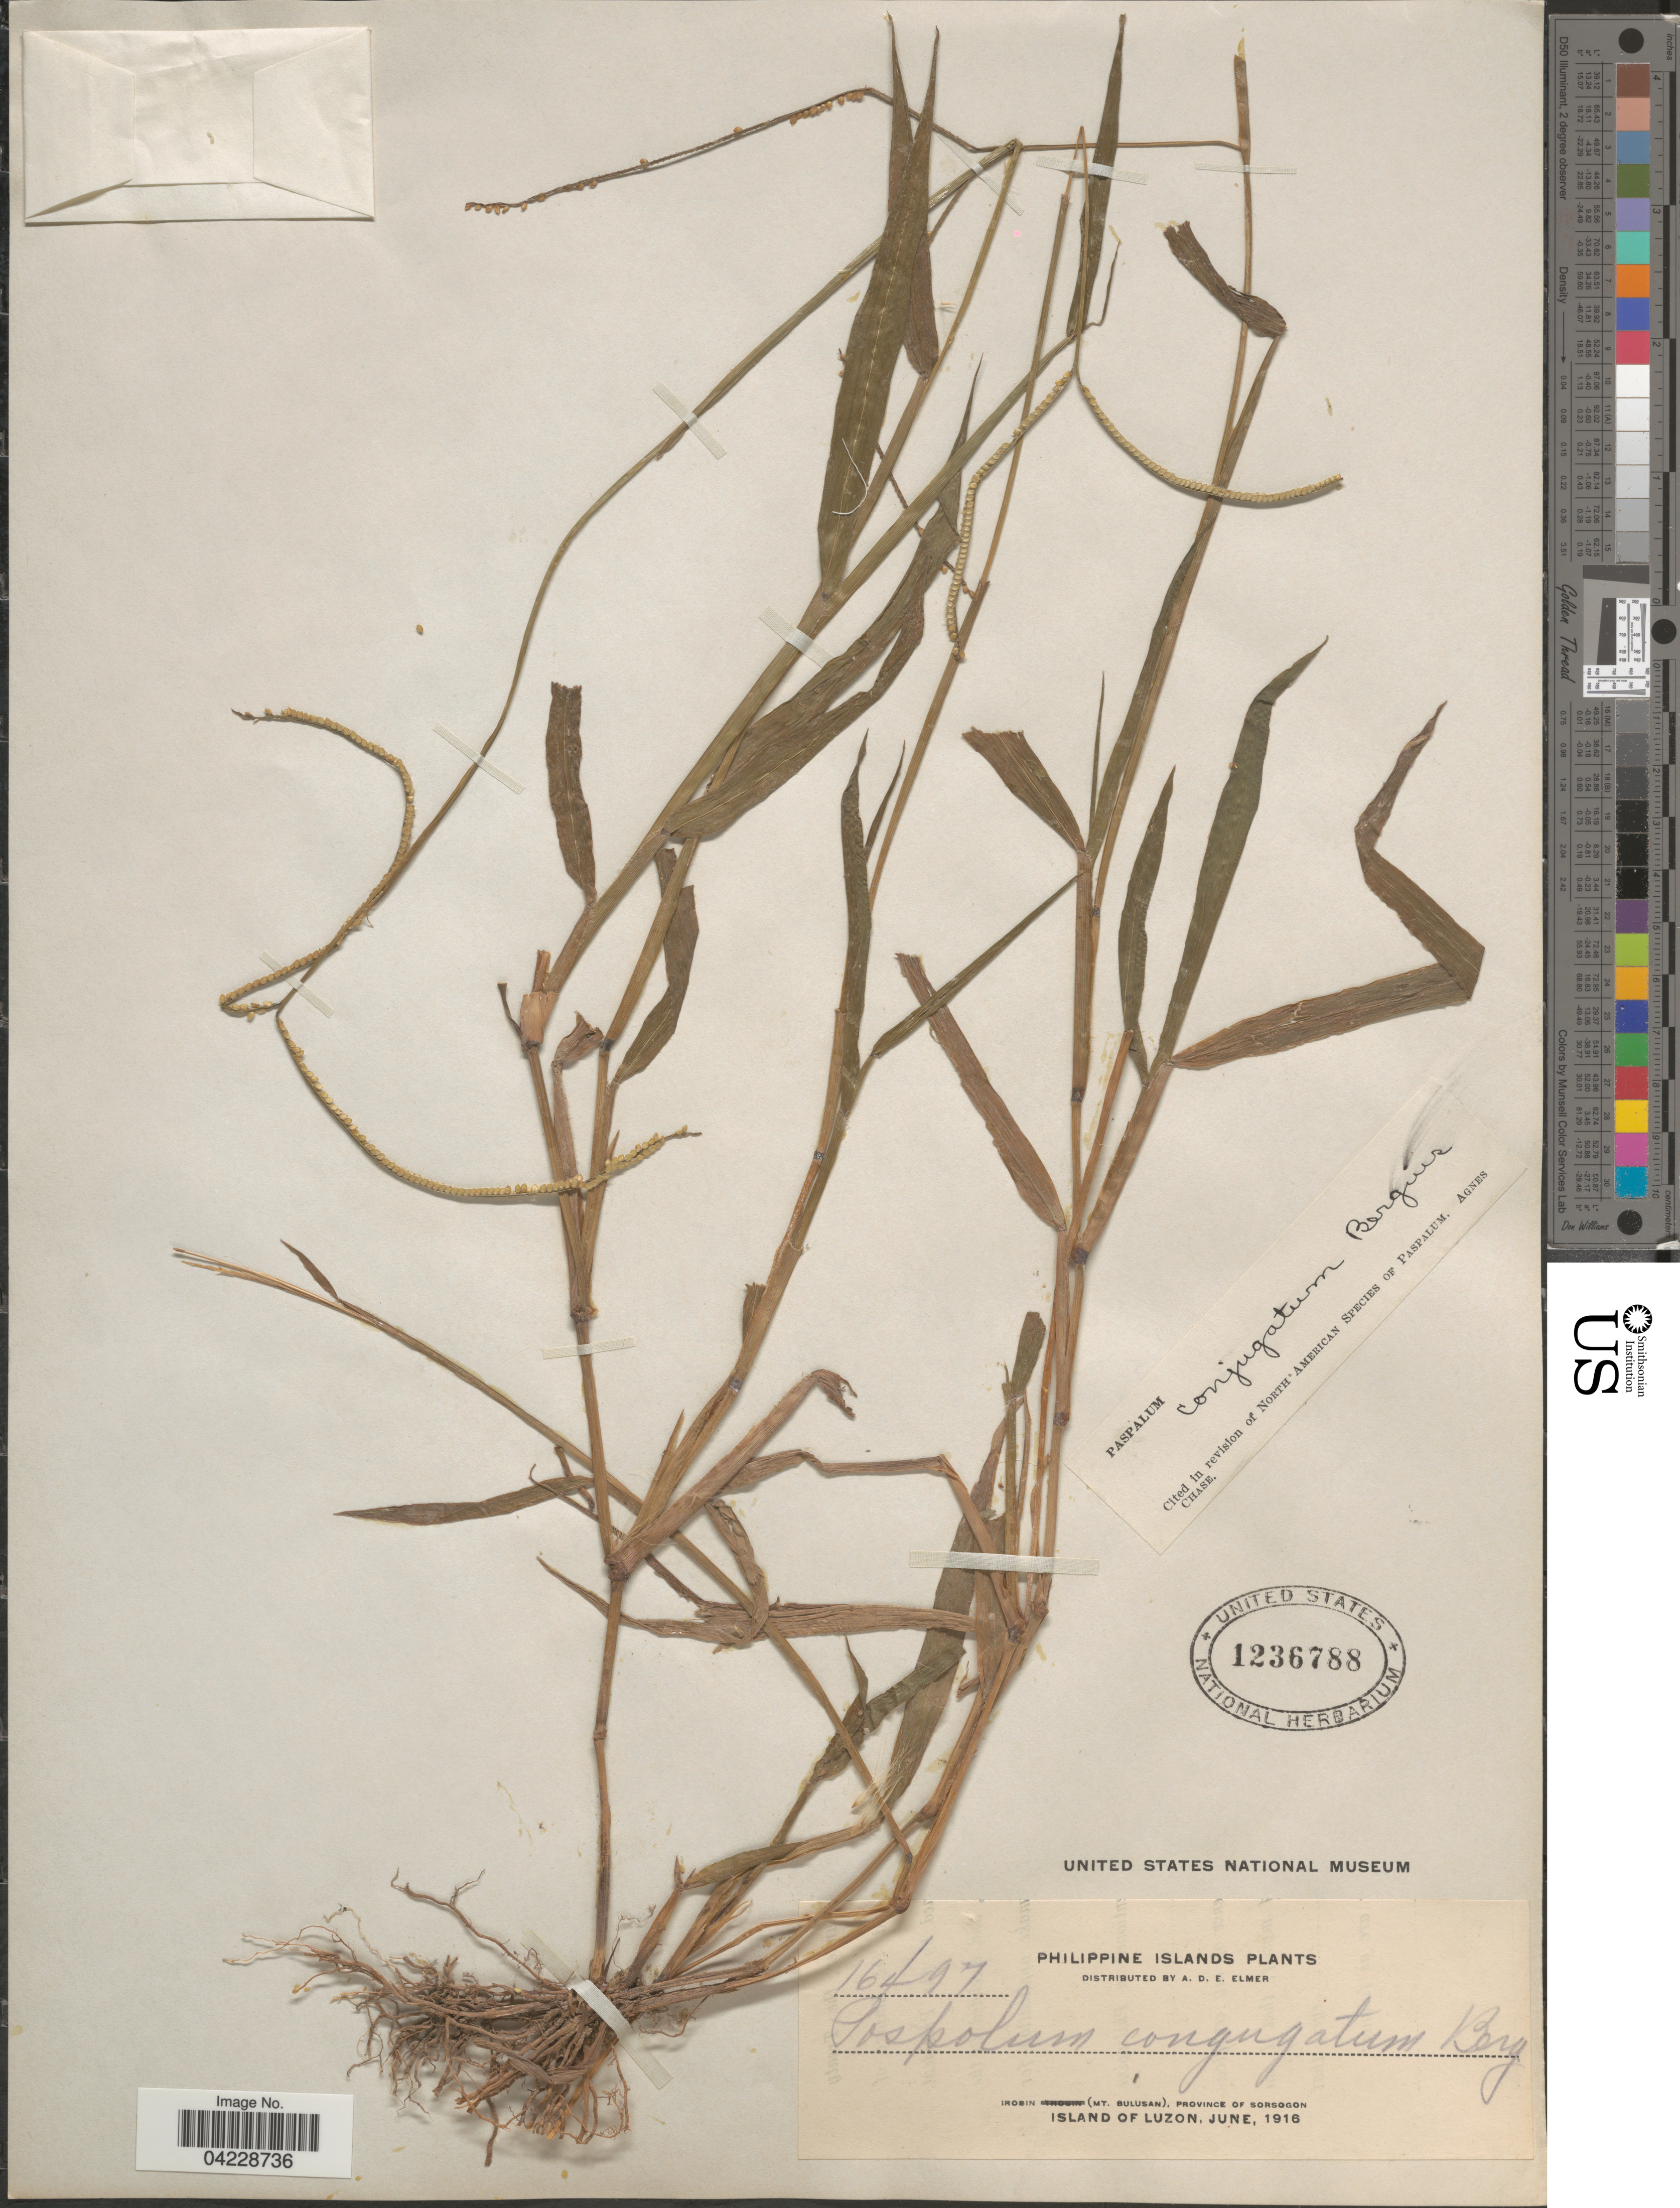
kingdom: Plantae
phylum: Tracheophyta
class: Liliopsida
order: Poales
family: Poaceae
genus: Paspalum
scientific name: Paspalum conjugatum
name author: P.J. Bergius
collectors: A. D. E. Elmer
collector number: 16497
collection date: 1916-06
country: Philippines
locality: Philippine Islands. Irosin (Mt. Bulusan), Province of Sorsogon, Island of Luzon.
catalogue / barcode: US 1236788